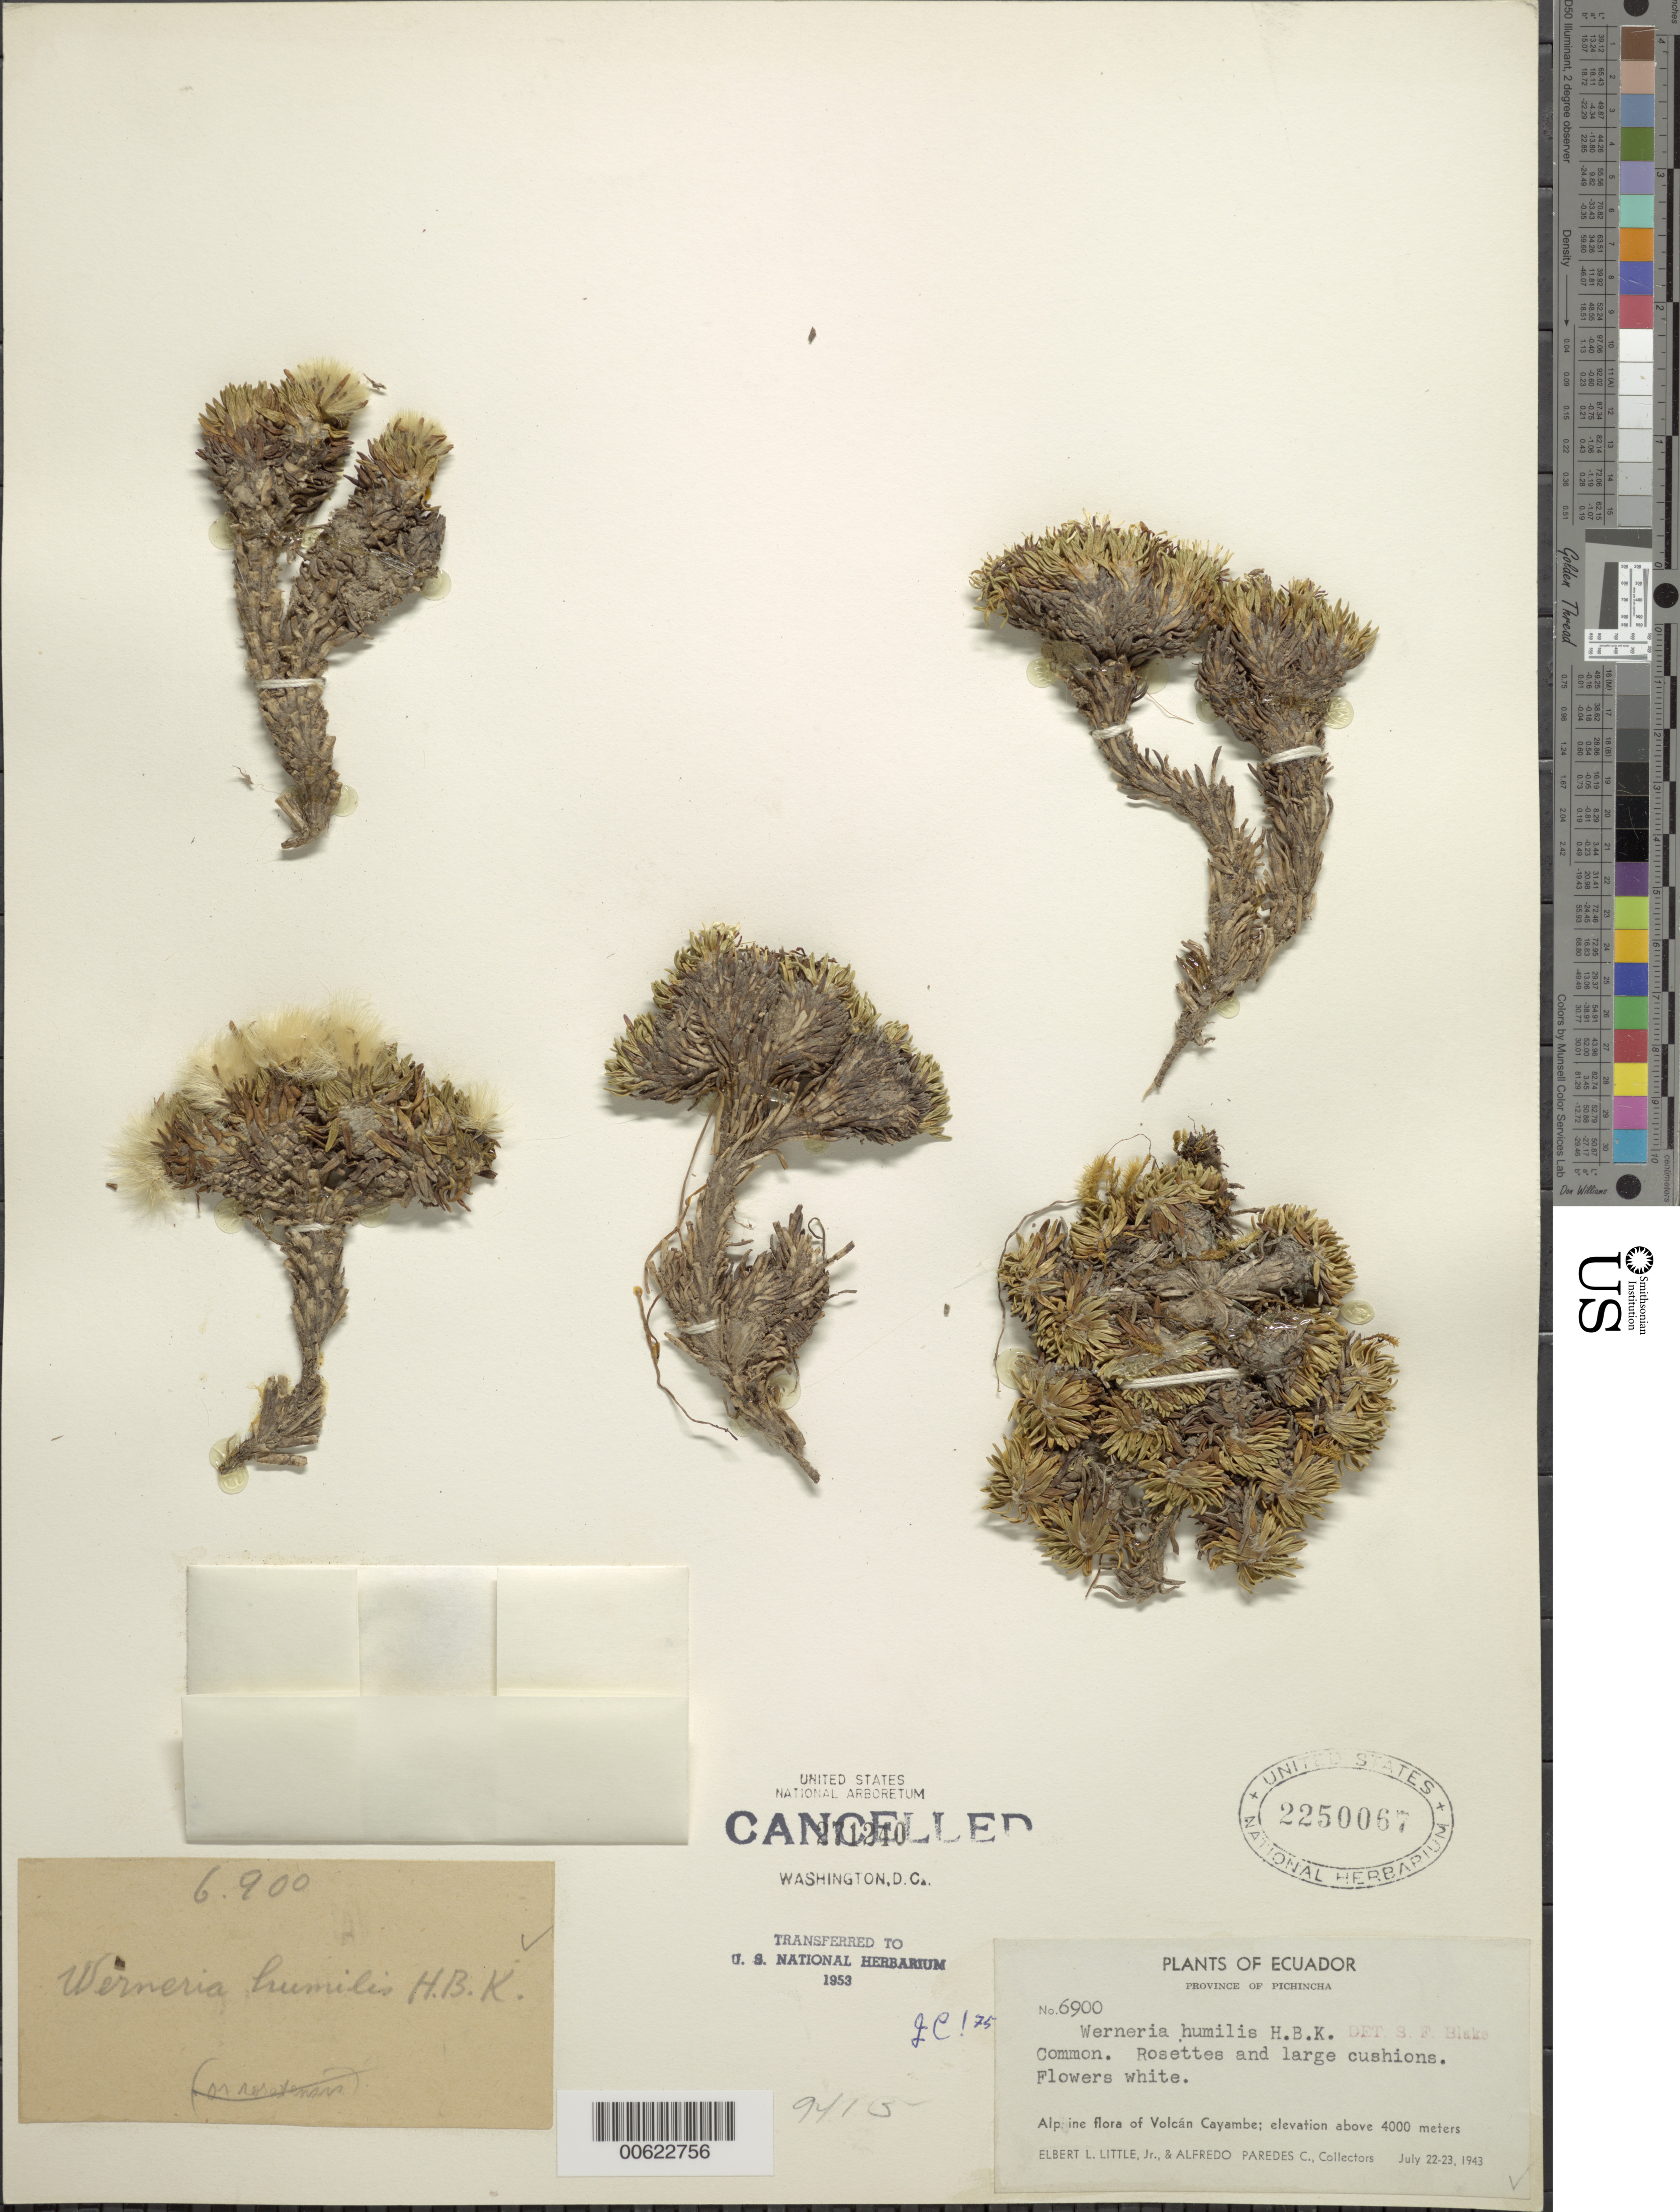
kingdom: Plantae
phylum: Tracheophyta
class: Magnoliopsida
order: Asterales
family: Asteraceae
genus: Xenophyllum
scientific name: Xenophyllum humile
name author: (Kunth) V.A. Funk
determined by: Funk, Vicki A., (BOT), Smithsonian Institution - National Museum of Natural History (UNITED STATES)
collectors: E. L. Little & A. Paredes C.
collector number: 6900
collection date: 1943-07-22/1943-07-23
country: Ecuador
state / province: Pichincha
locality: Alpine flora of Volcán Cayambe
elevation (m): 4000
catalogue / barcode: US 2250067